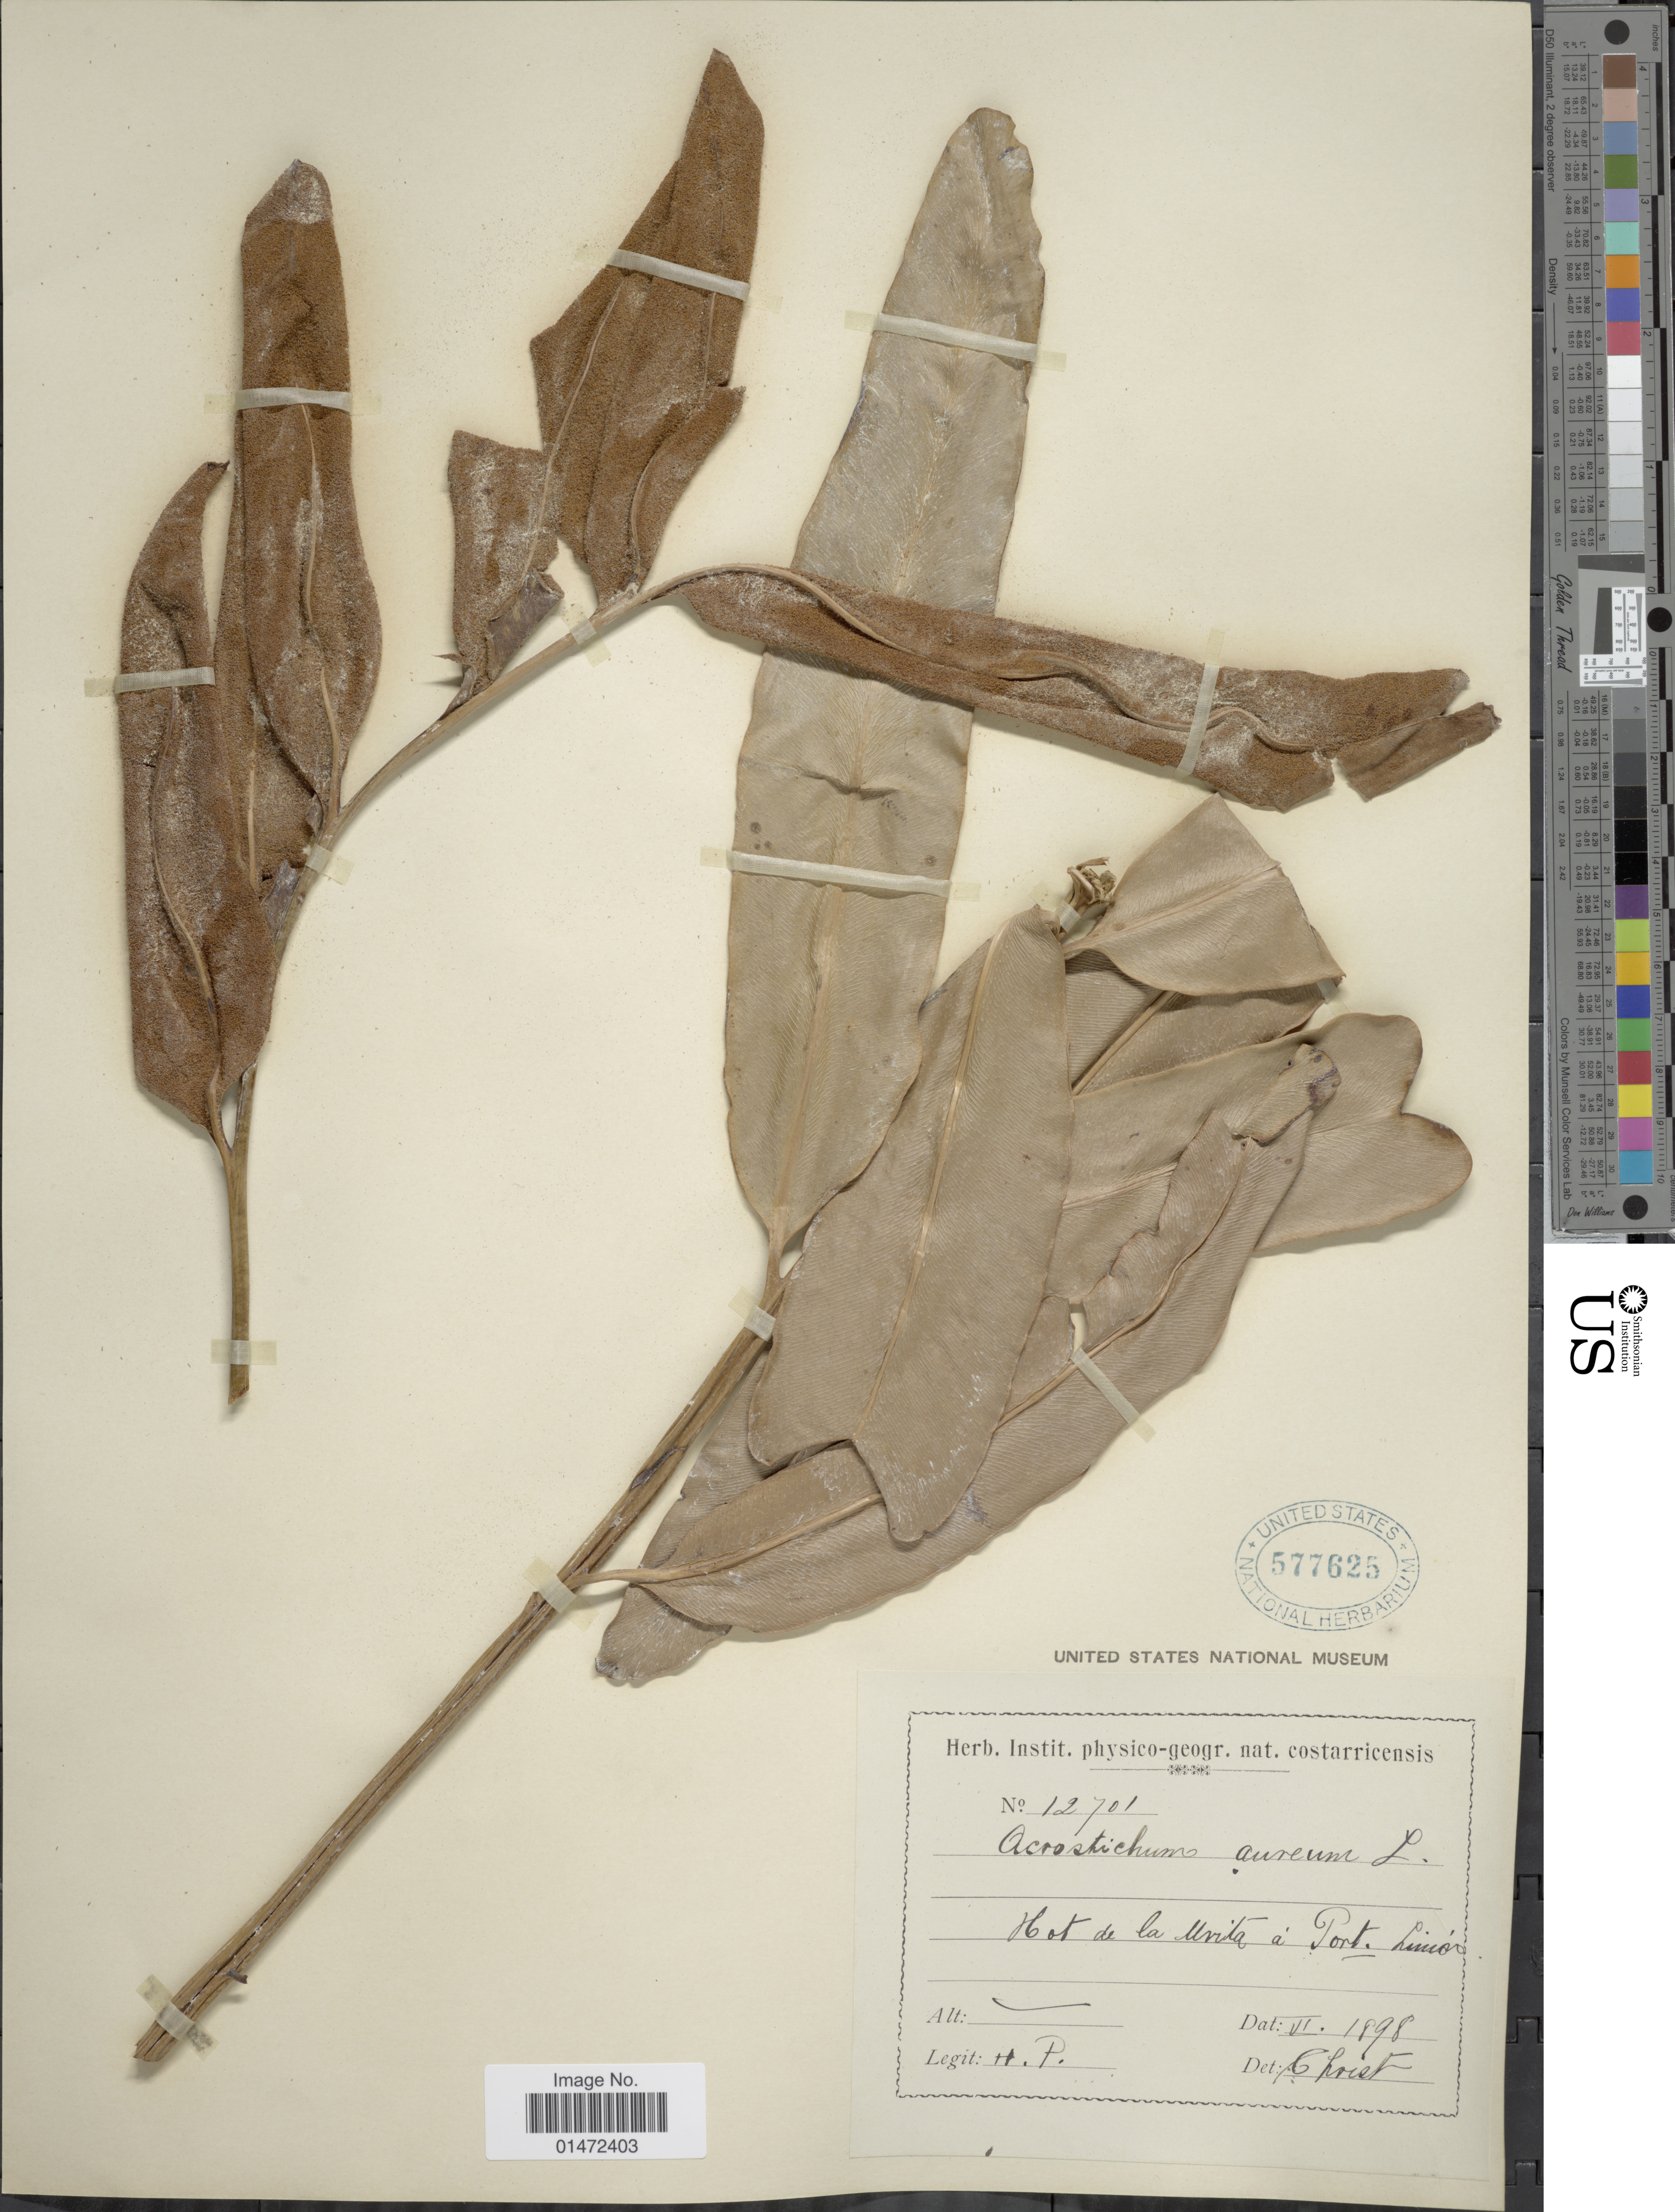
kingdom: Plantae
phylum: Tracheophyta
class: Polypodiopsida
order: Polypodiales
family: Pteridaceae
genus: Acrostichum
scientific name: Acrostichum aureum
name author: L.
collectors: H. F. Pittier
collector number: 12701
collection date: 1898-06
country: Costa Rica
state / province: Limón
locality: Hot de la Uvita á Port. Limón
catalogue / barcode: US 577625